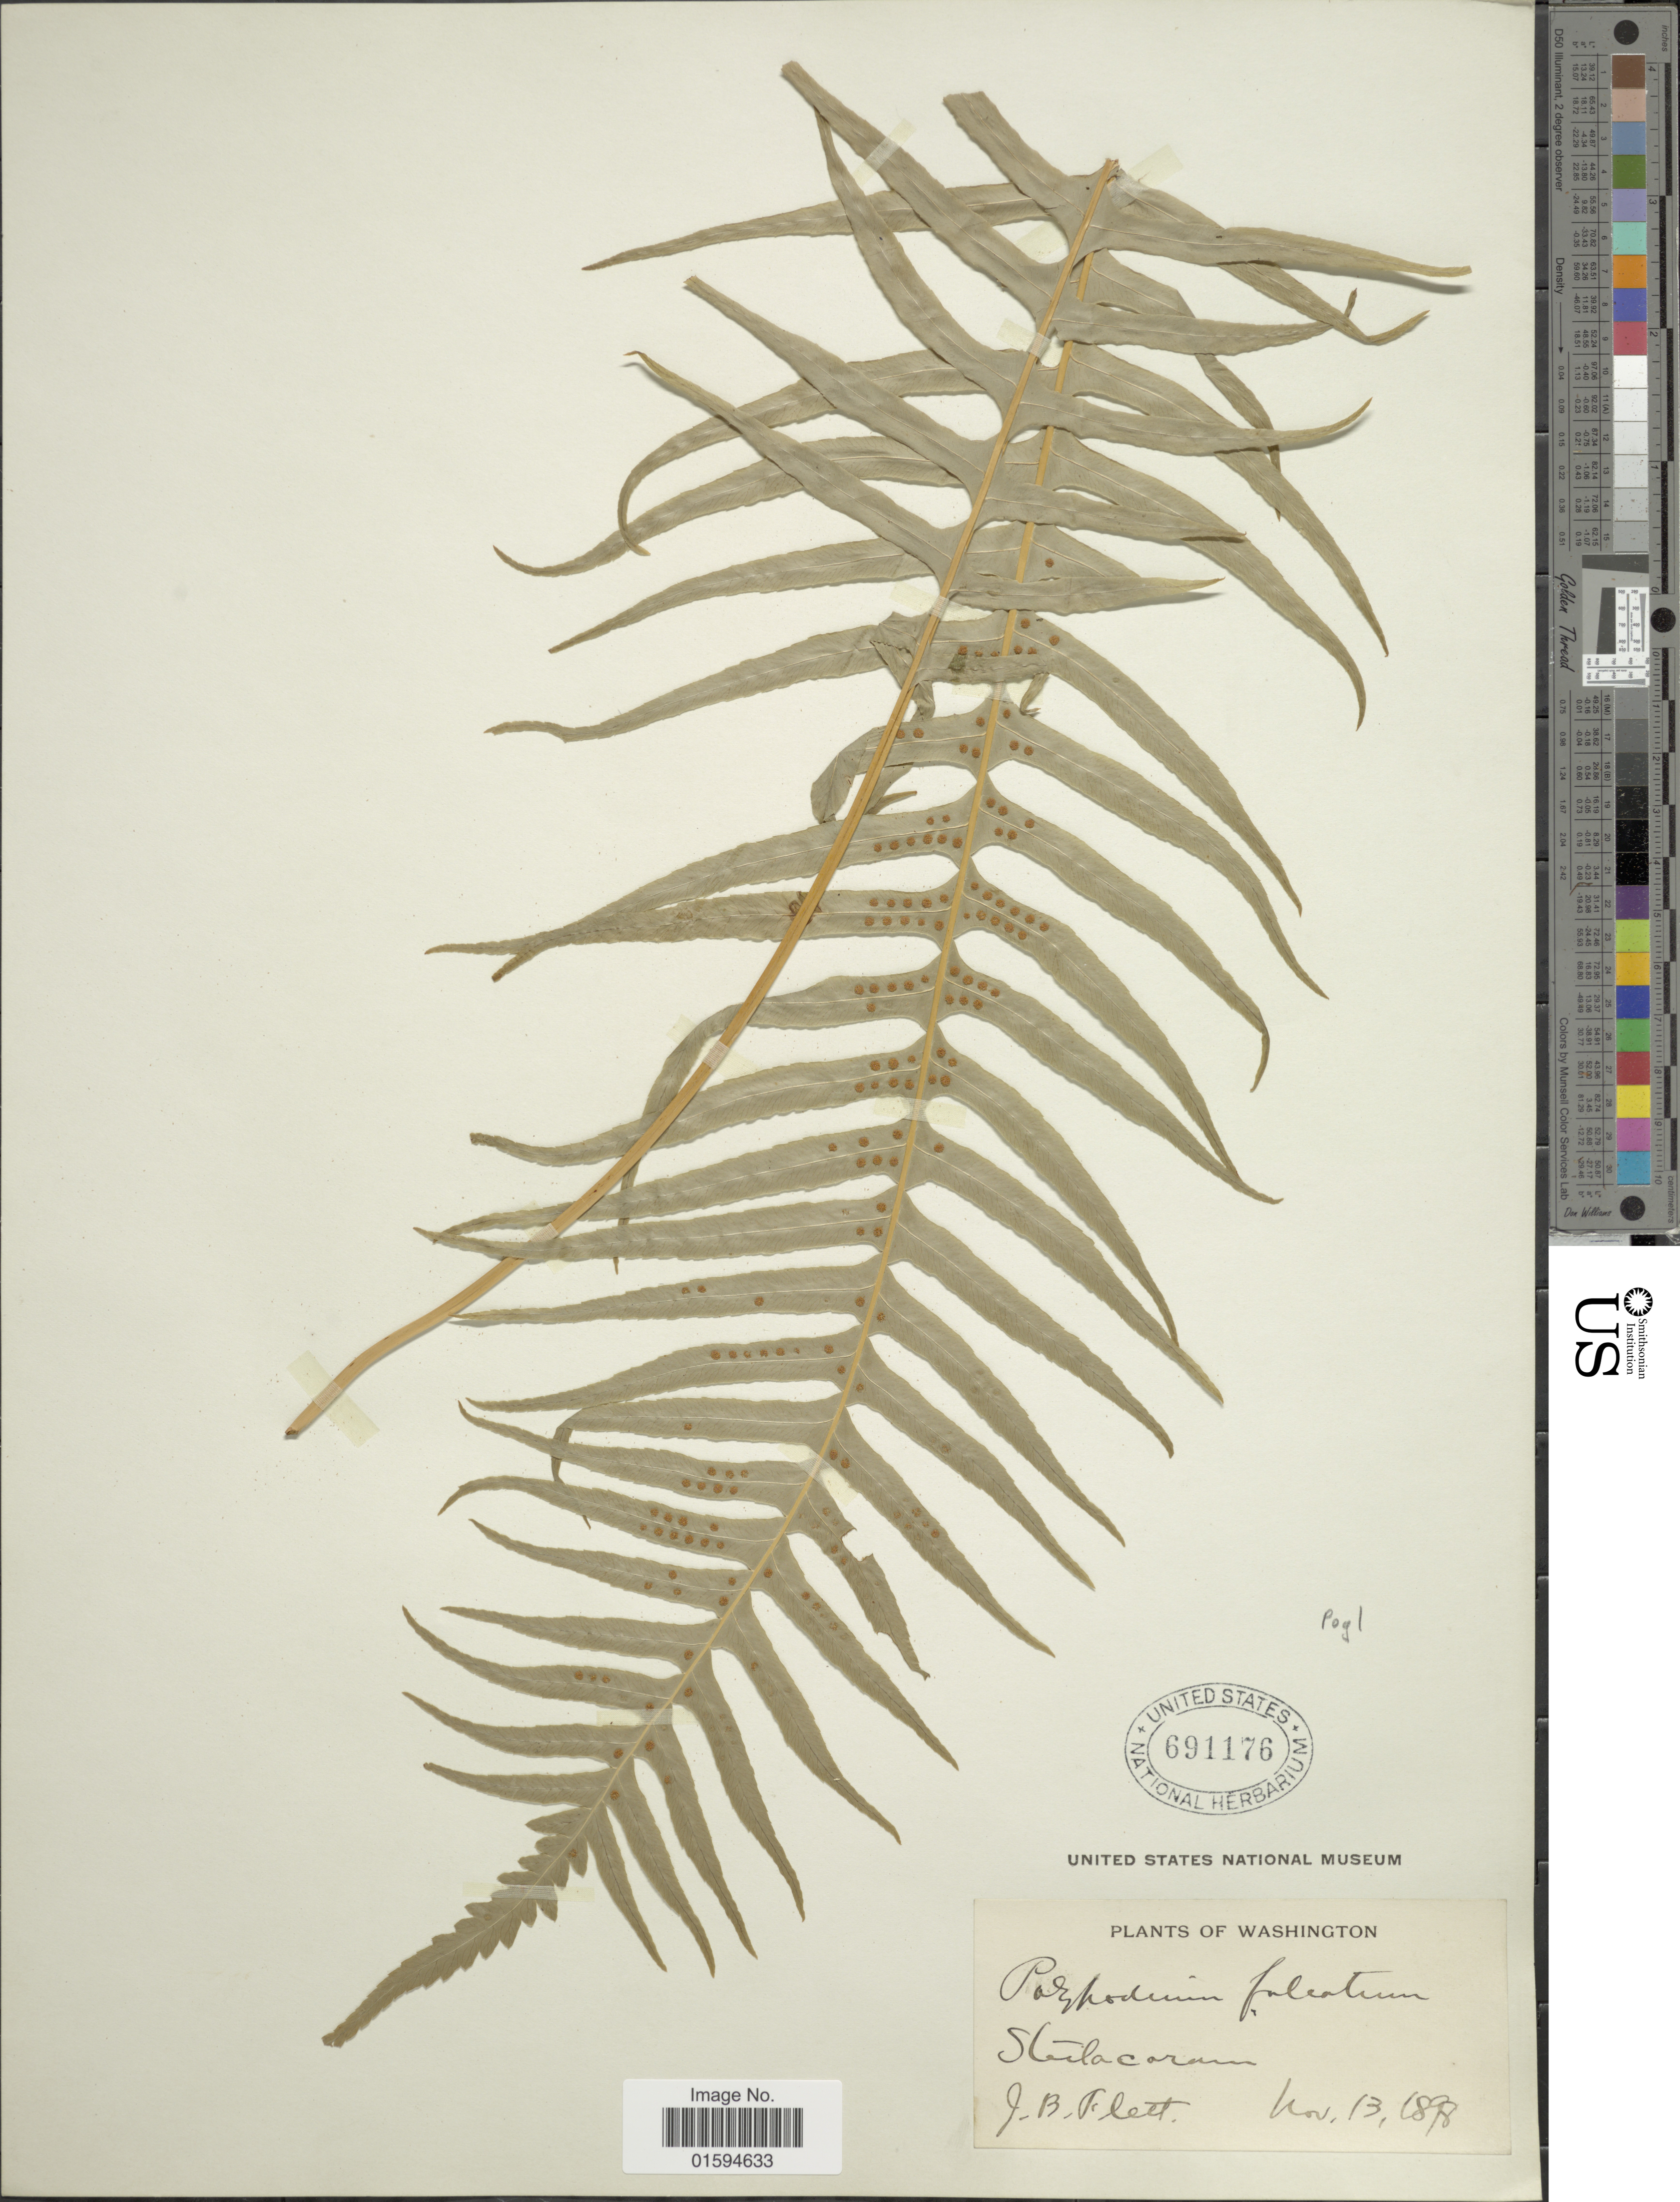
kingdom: Plantae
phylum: Tracheophyta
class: Polypodiopsida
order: Polypodiales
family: Polypodiaceae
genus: Polypodium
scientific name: Polypodium glycyrrhiza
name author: D.C. Eaton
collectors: J. Flett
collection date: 1898-11-13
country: United States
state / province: Washington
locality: Steilacoom.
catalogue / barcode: US 691176